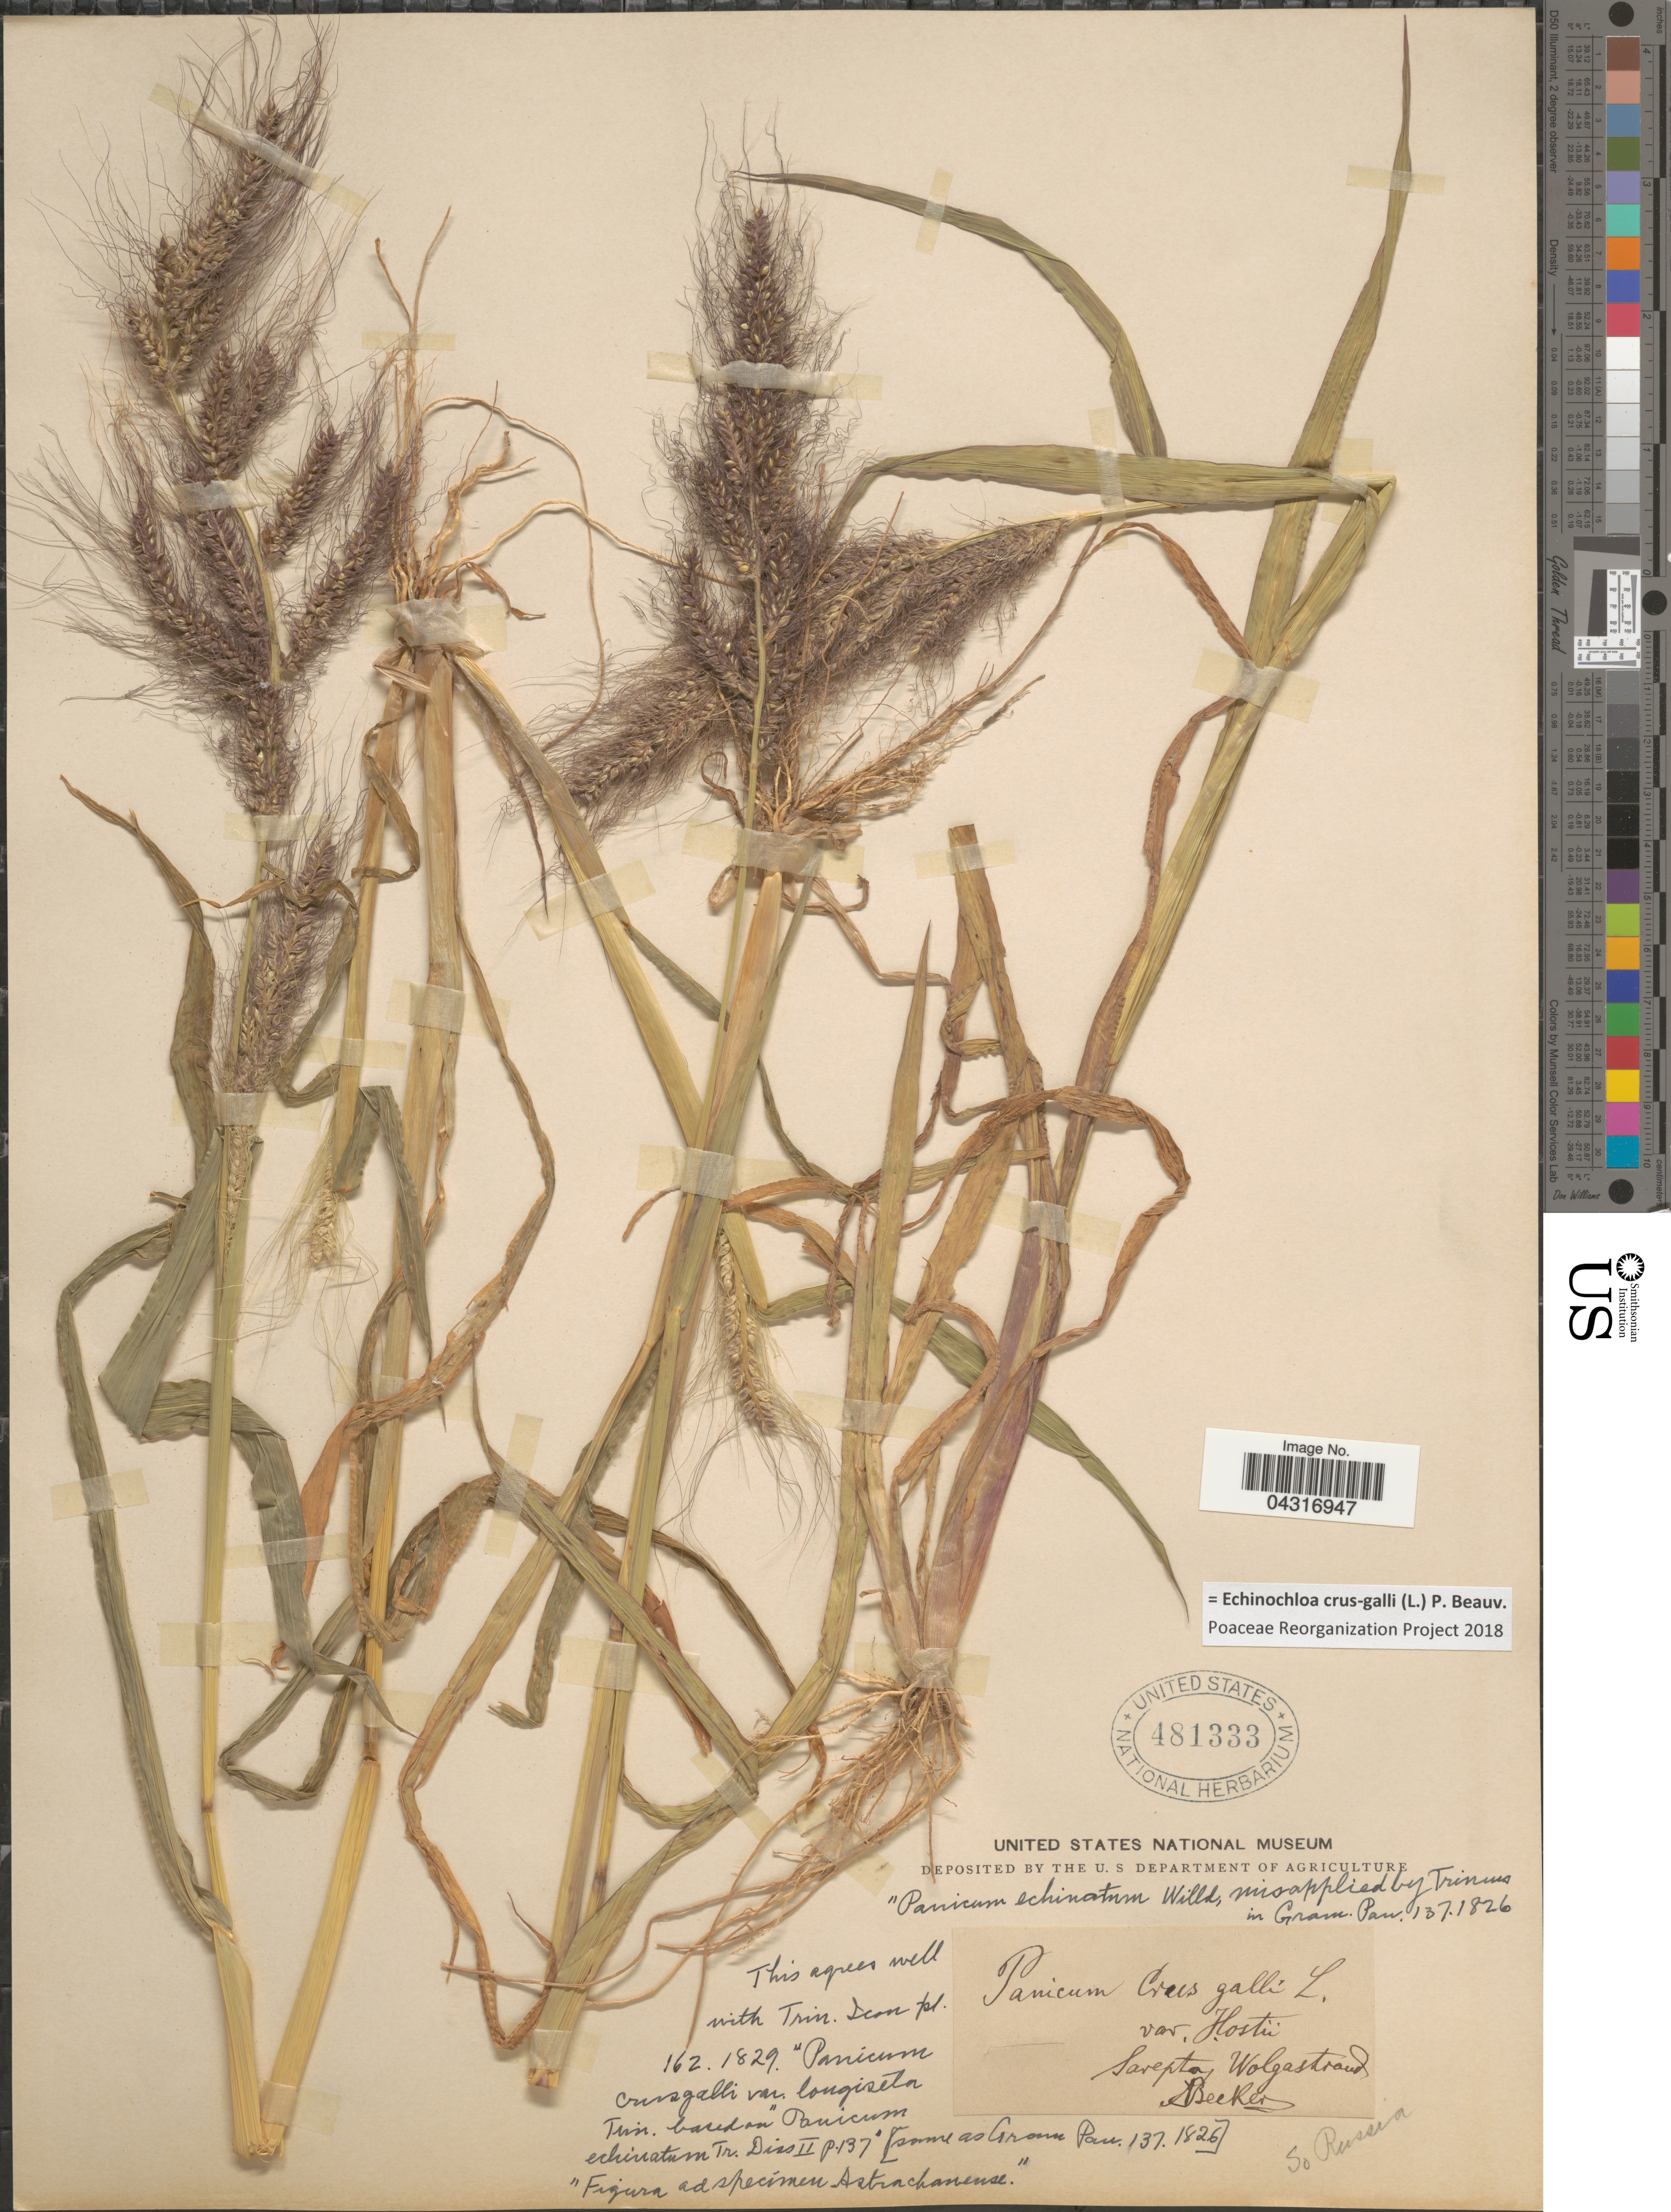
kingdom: Plantae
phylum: Tracheophyta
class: Liliopsida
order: Poales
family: Poaceae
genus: Echinochloa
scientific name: Echinochloa crus-galli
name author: (L.) P. Beauv.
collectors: A. Becker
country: Russian Federation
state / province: Volgograd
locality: Sarepta, Wolgastrand. So Russia.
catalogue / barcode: US 481333